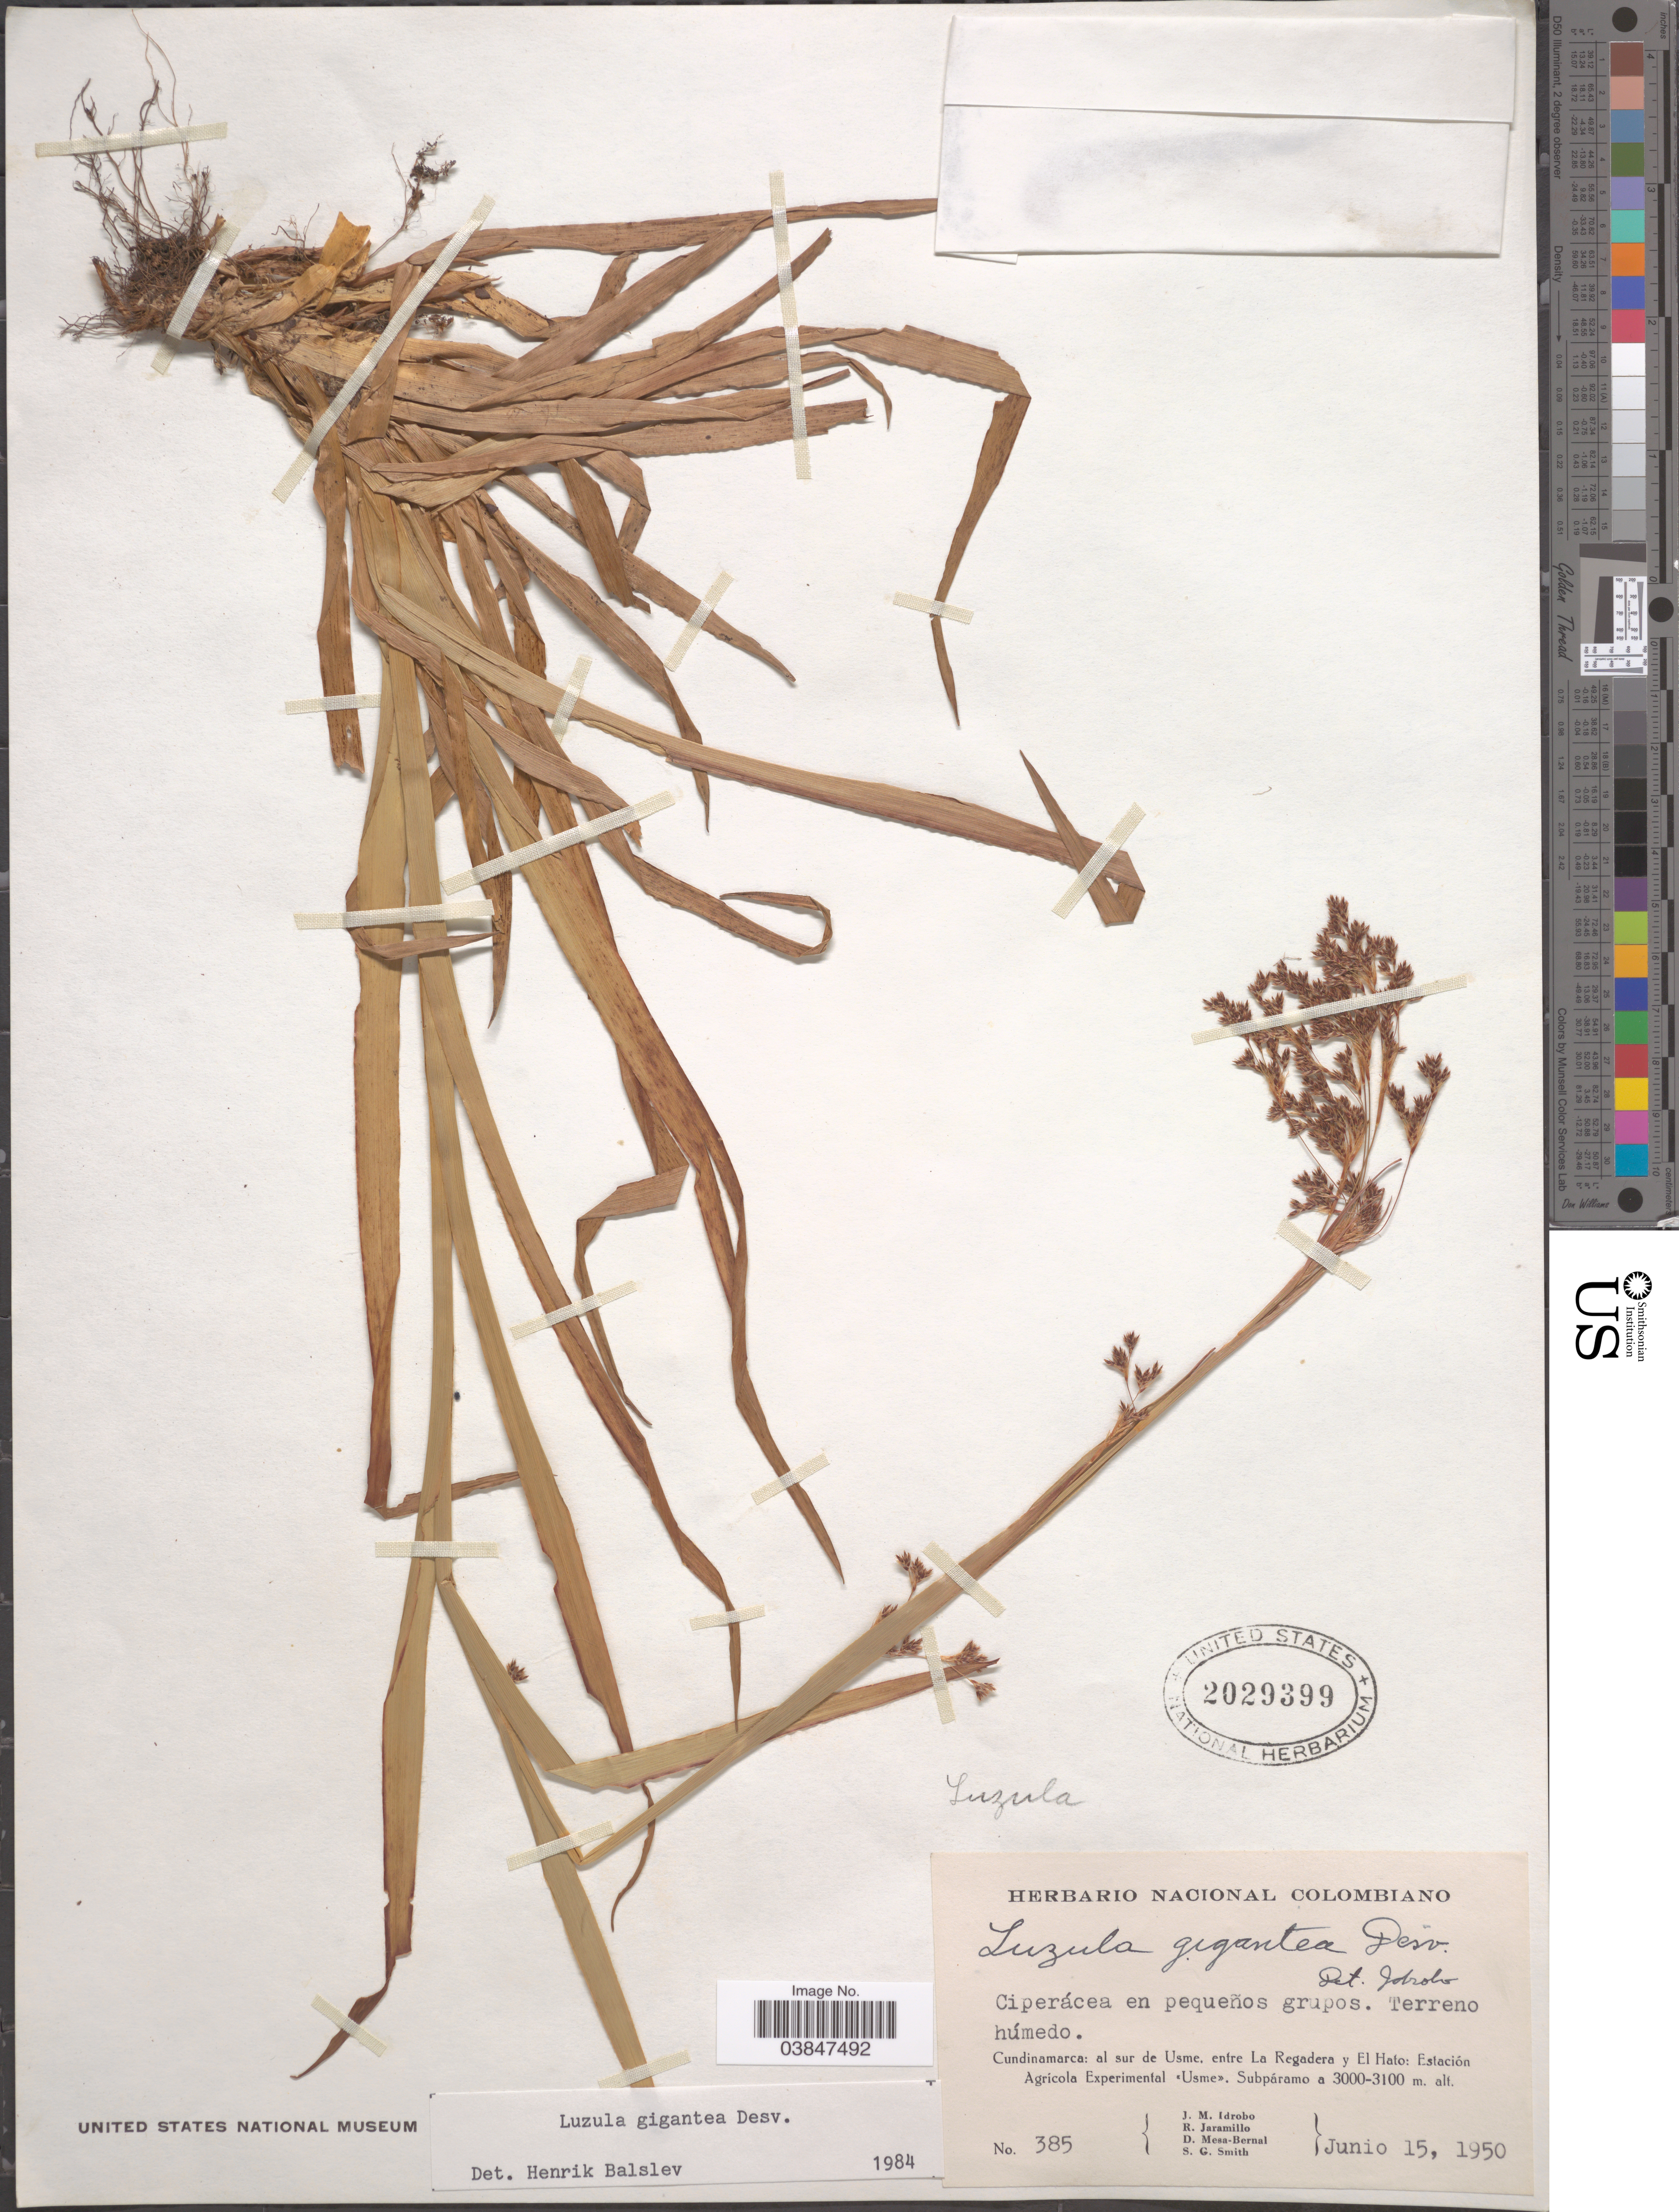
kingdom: Plantae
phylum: Tracheophyta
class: Liliopsida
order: Poales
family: Juncaceae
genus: Luzula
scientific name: Luzula gigantea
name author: Desv.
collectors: J. M. Idrobo, R. Jaramillo, D. Mesa-Bernal & S. G. Smith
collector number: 385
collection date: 1950-06-15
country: Colombia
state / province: Cundinamarca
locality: Al sur de Usme, entre La Regadera y El Hato: Estación Agrícola Experimental «Usme». Subpáramo.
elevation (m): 3000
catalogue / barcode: US 2029399